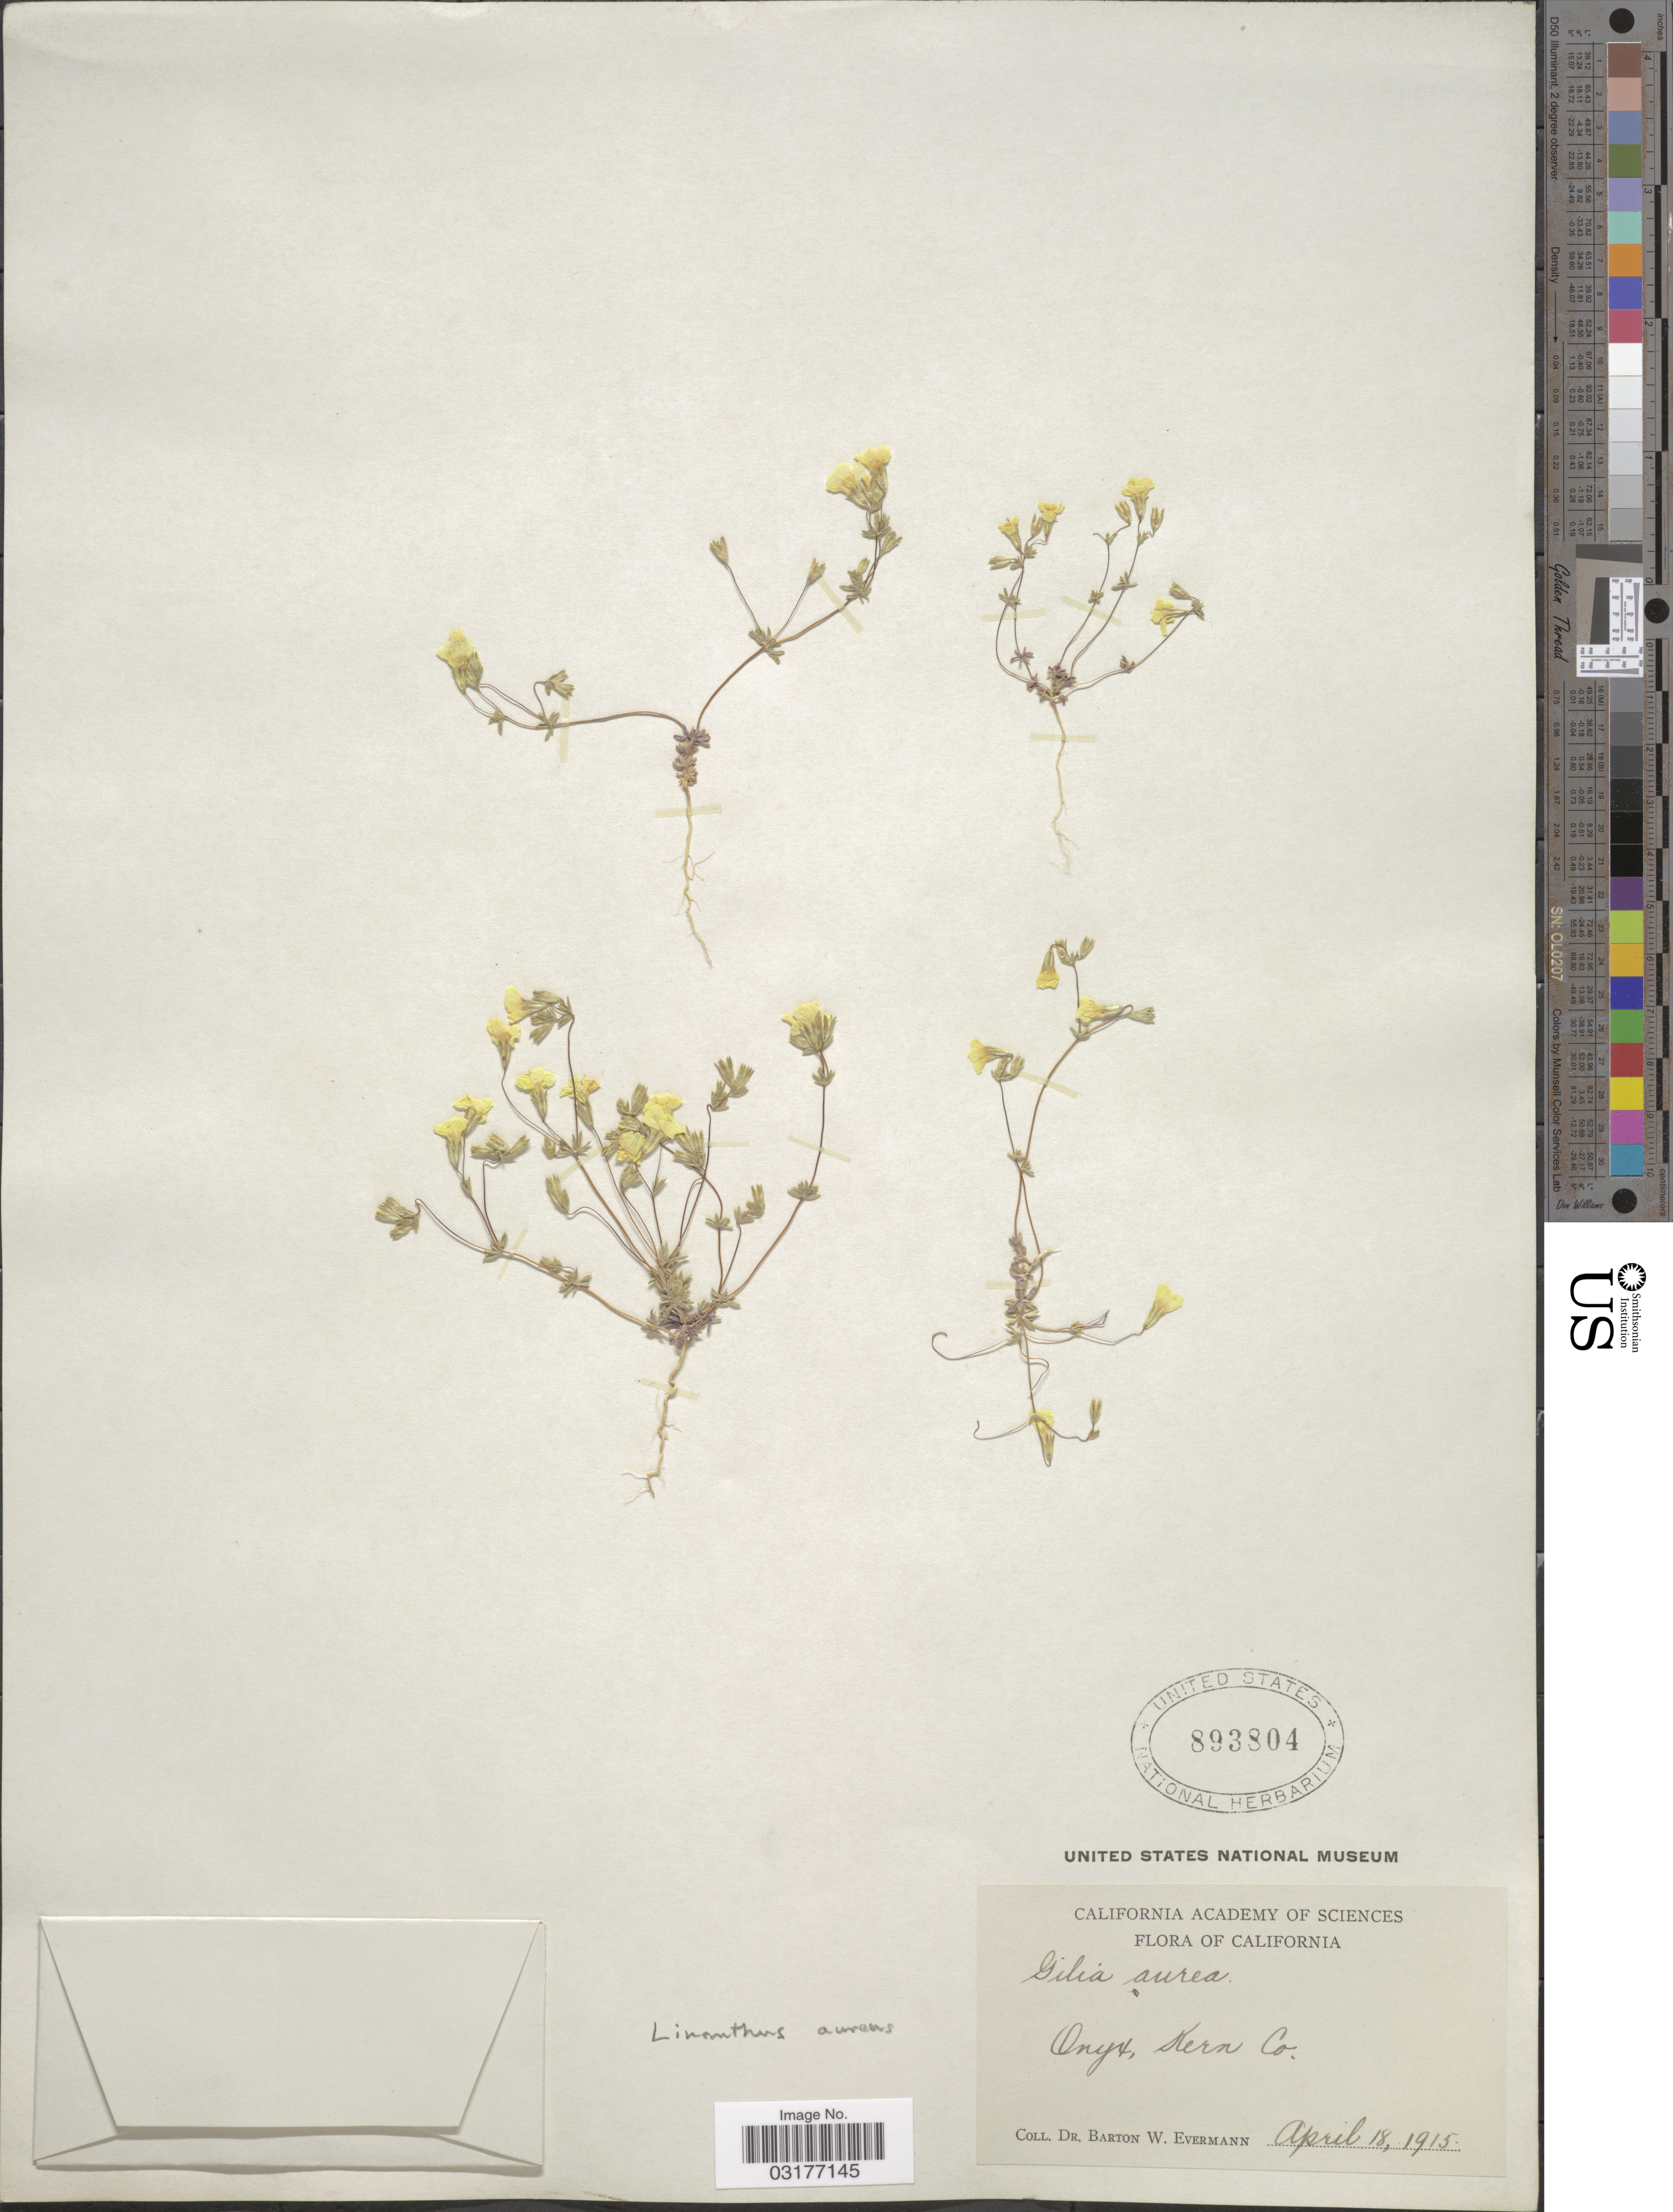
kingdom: Plantae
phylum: Tracheophyta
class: Magnoliopsida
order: Ericales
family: Polemoniaceae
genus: Leptosiphon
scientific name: Leptosiphon chrysanthus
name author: J.M. Porter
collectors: B. W. Evermann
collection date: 1915-04-18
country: United States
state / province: California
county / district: Kern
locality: Onyx, Kern Co.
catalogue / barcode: US 893804